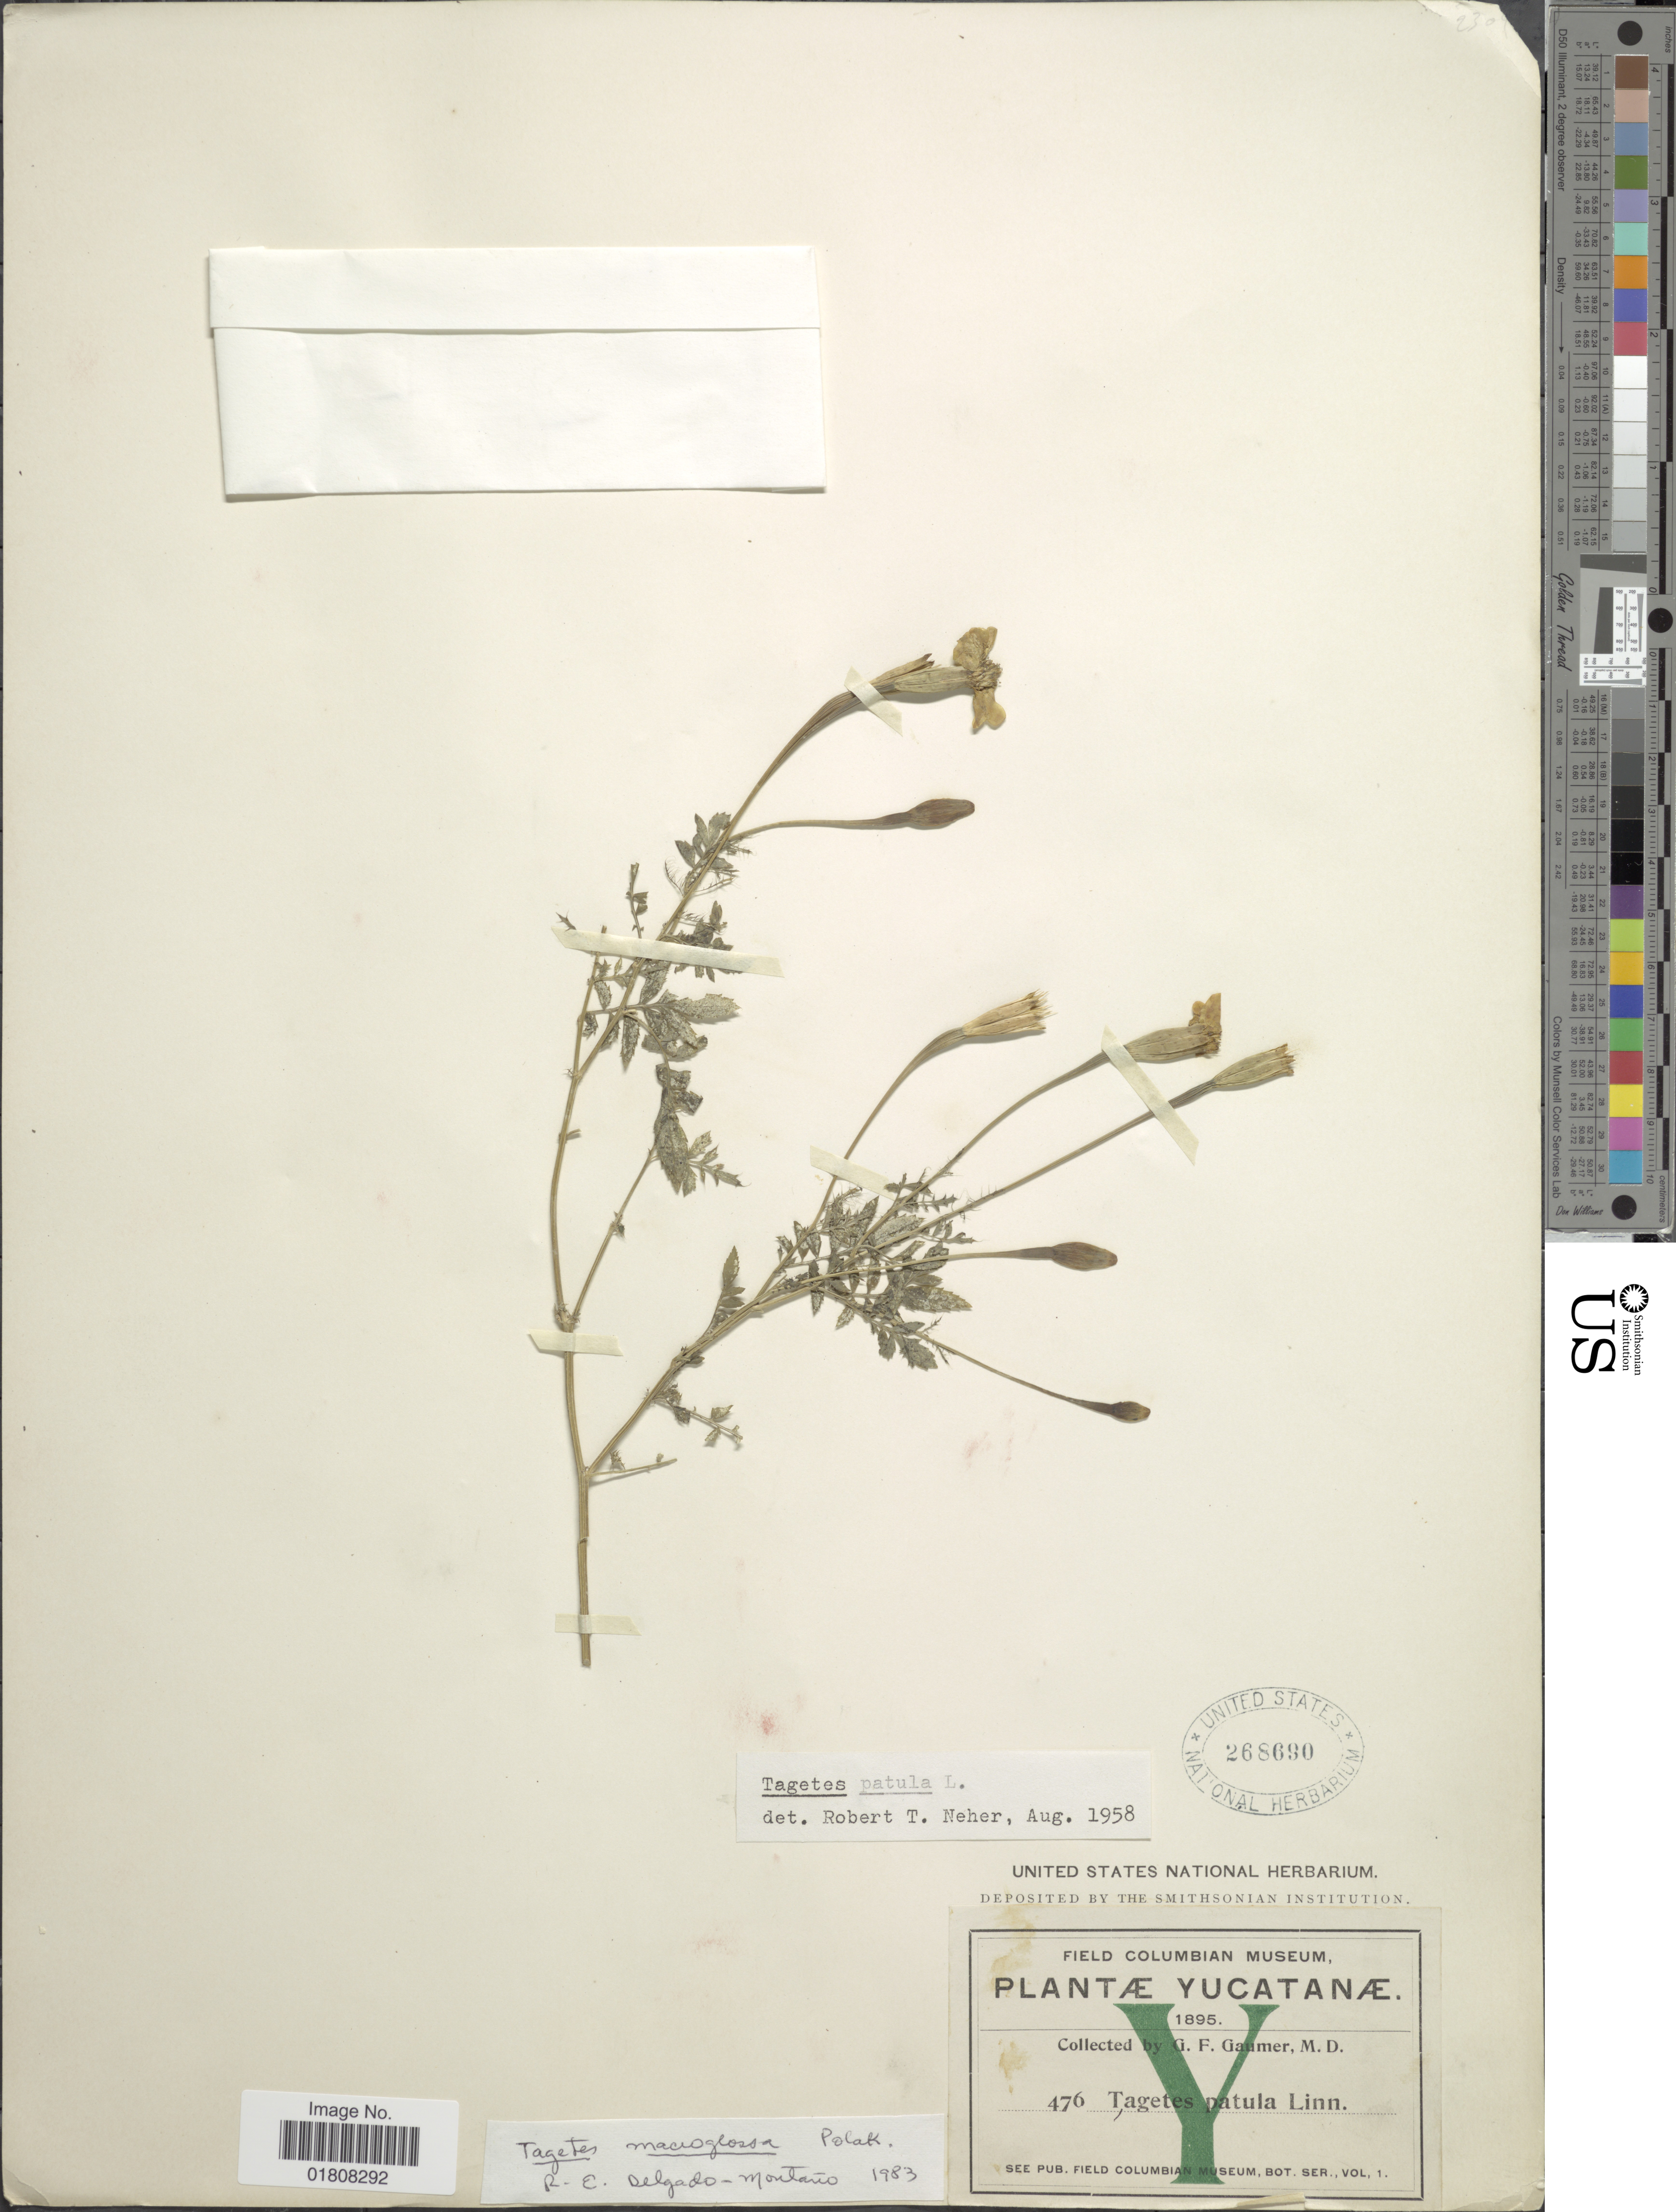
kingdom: Plantae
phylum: Tracheophyta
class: Magnoliopsida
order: Asterales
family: Asteraceae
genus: Tagetes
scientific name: Tagetes macroglossa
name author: Polak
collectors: G. F. Gaumer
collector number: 476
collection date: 1895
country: Mexico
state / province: Yucatán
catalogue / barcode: US 268690